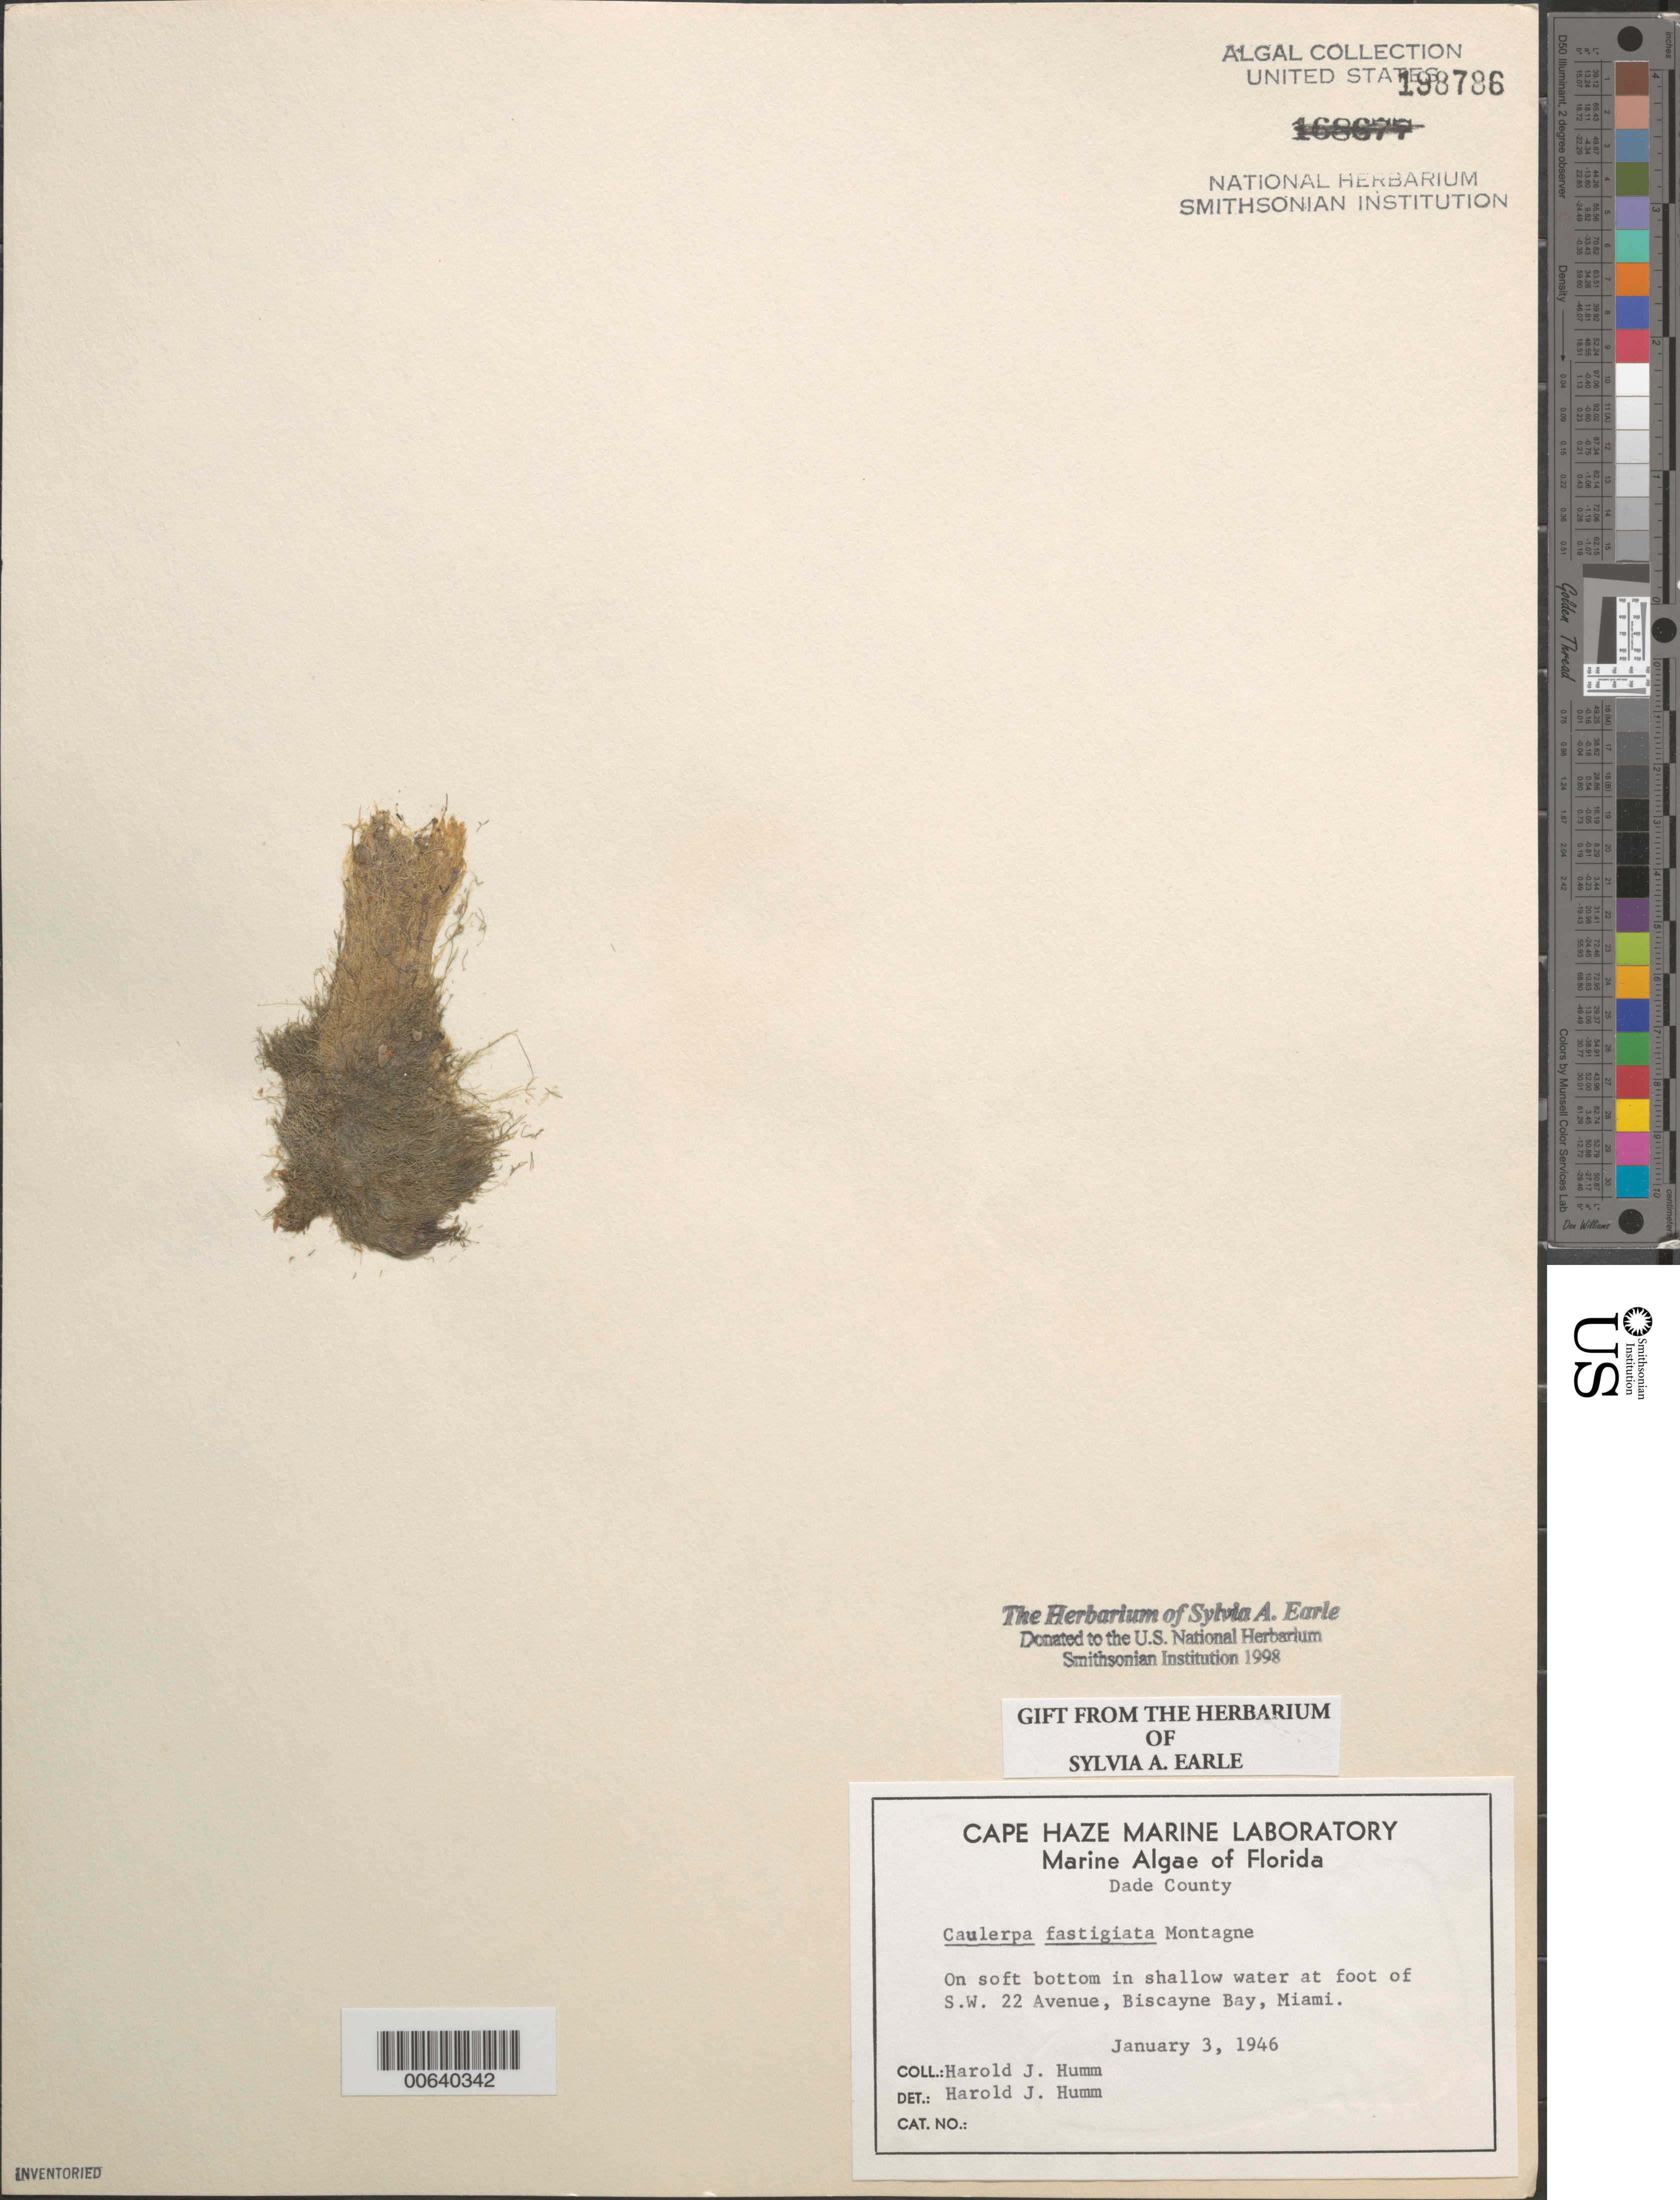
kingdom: Plantae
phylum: Chlorophyta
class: Ulvophyceae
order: Bryopsidales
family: Caulerpaceae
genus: Caulerpa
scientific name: Caulerpa fastigiata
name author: Mont.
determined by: Humm, Harold J.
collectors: H. J. Humm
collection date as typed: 03 Jan 1946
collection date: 1946-01-03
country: United States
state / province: Florida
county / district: Miami-Dade County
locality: Biscayne Bay, Miami, foot of S.W. 22nd Street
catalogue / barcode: US 198786